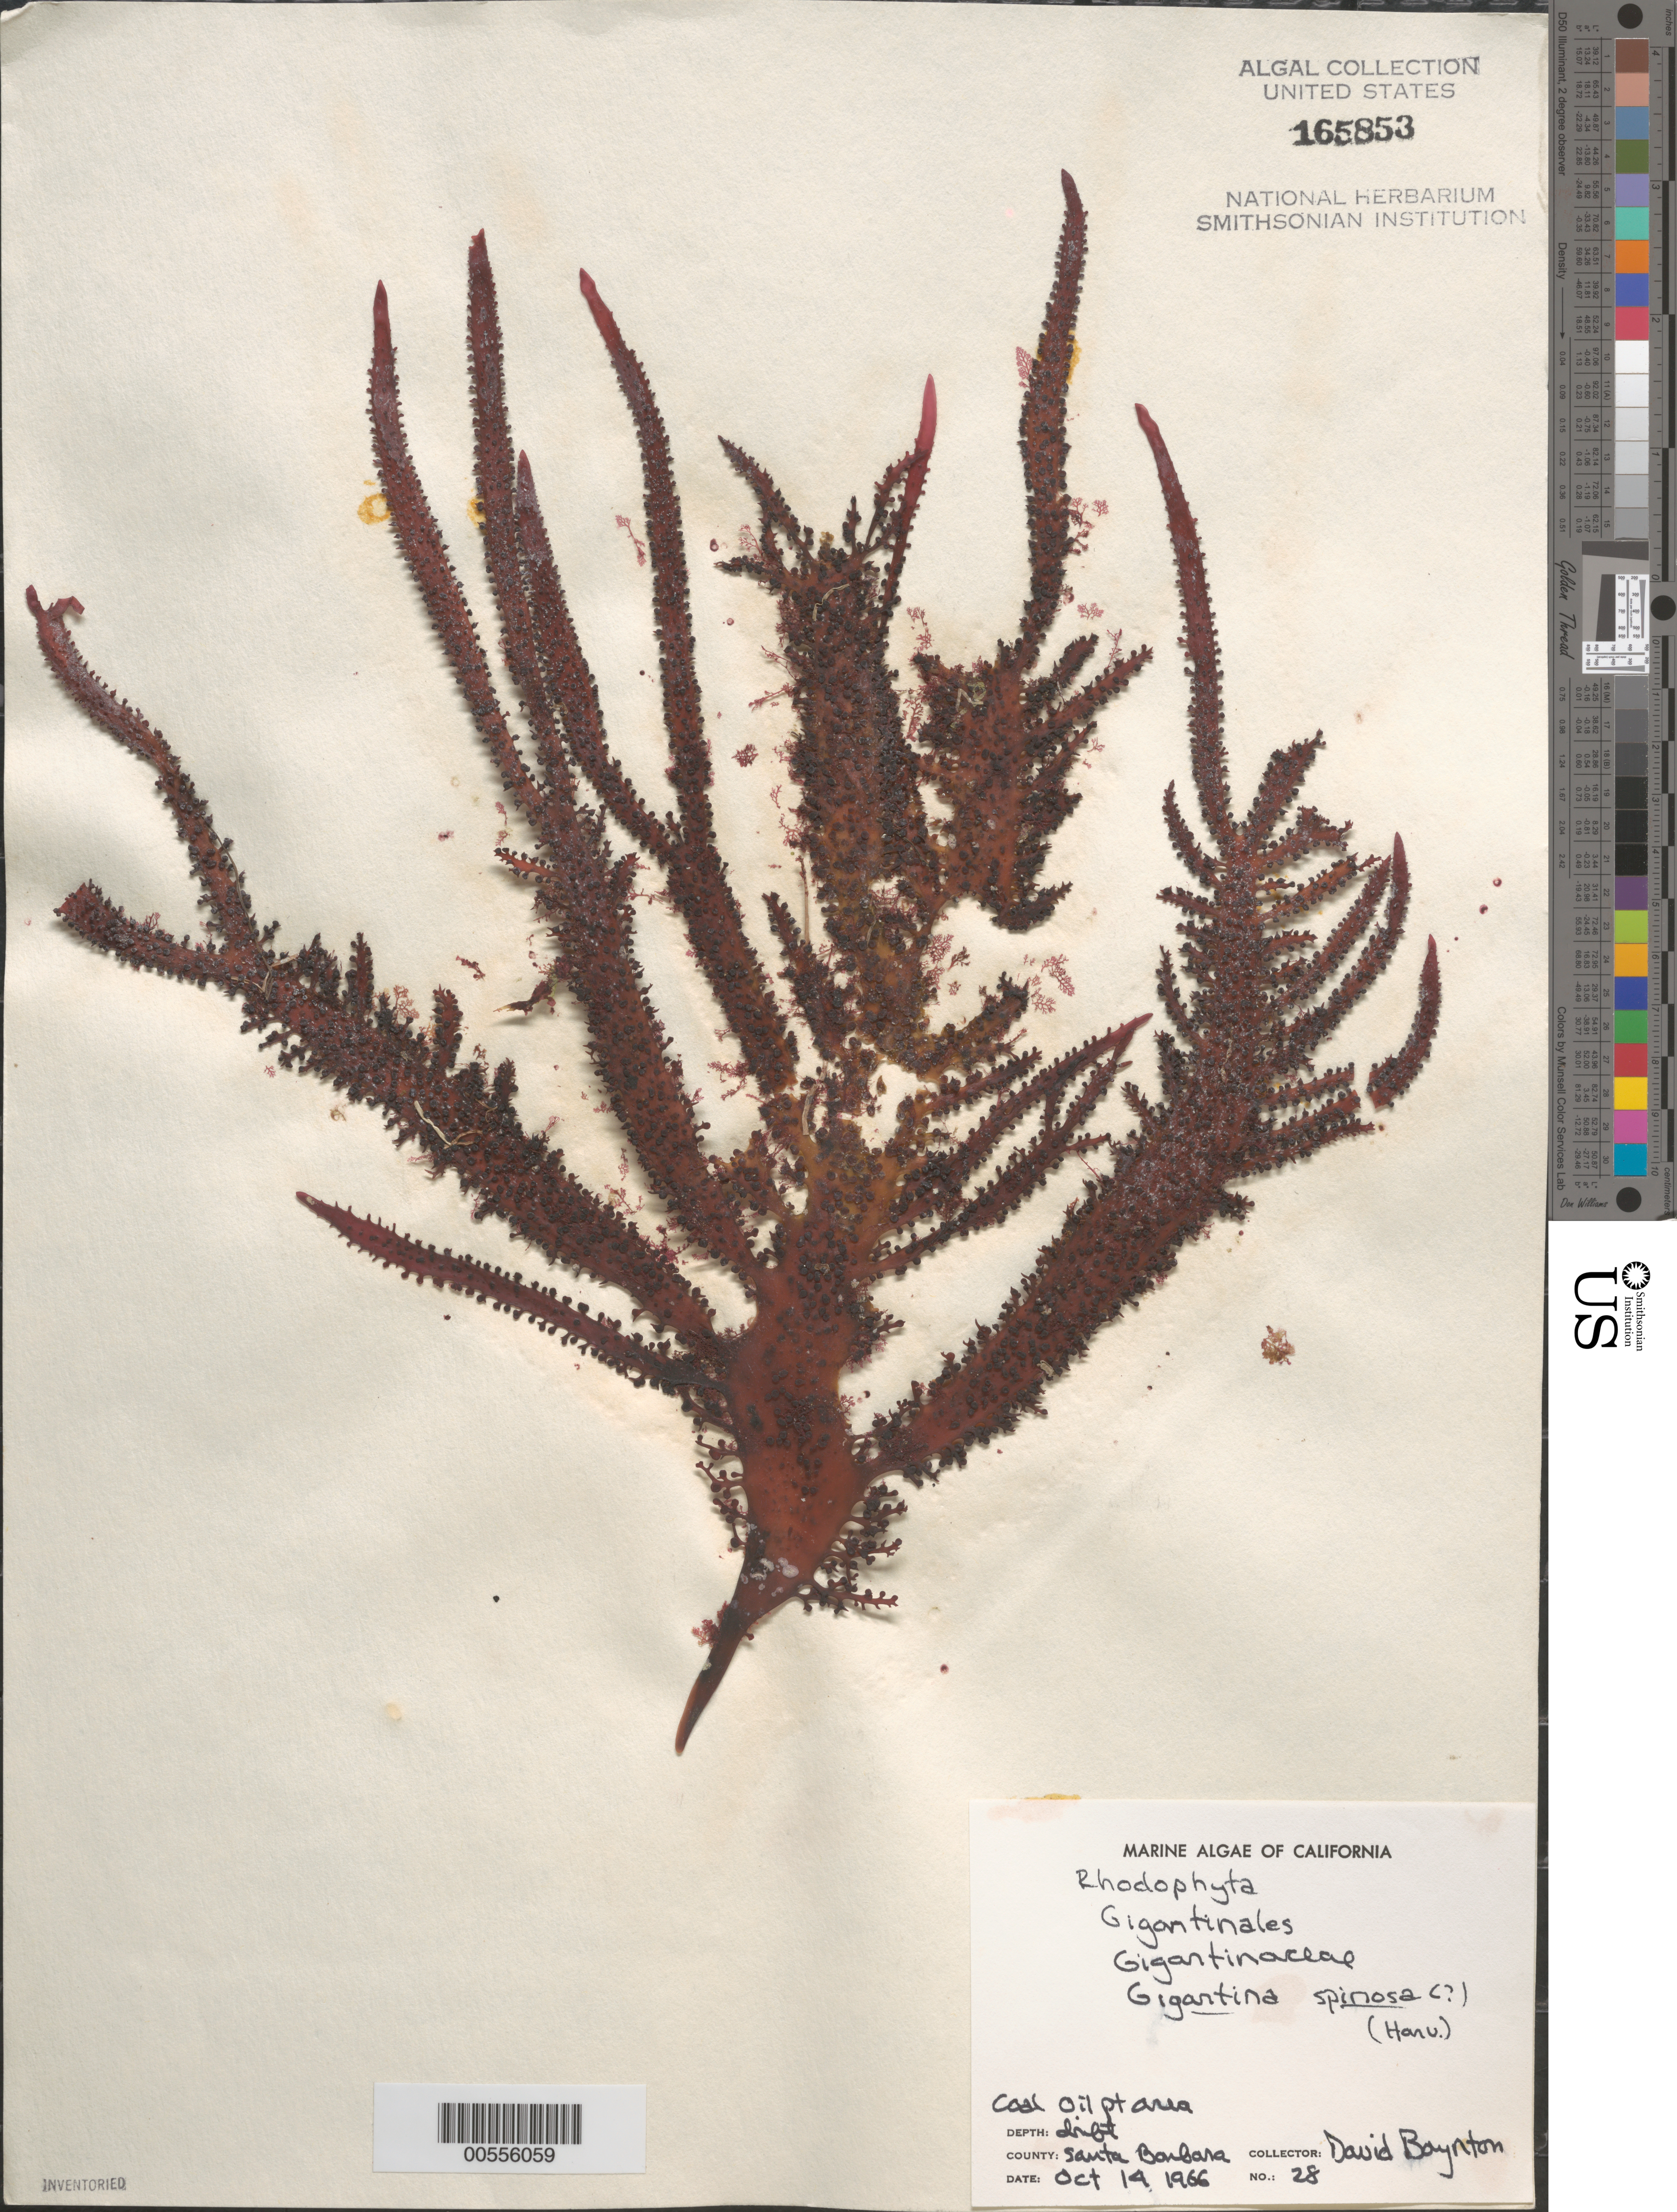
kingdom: Plantae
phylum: Rhodophyta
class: Florideophyceae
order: Gigartinales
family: Gigartinaceae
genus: Chondracanthus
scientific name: Chondracanthus spinosus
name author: (Kütz.) Guiry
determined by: Algae name updating Project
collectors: D. Boynton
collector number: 28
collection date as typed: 14 Oct 1966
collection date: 1966-10-14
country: United States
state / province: California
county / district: Santa Barbara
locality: Coal Oil Point area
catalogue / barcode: US 165853